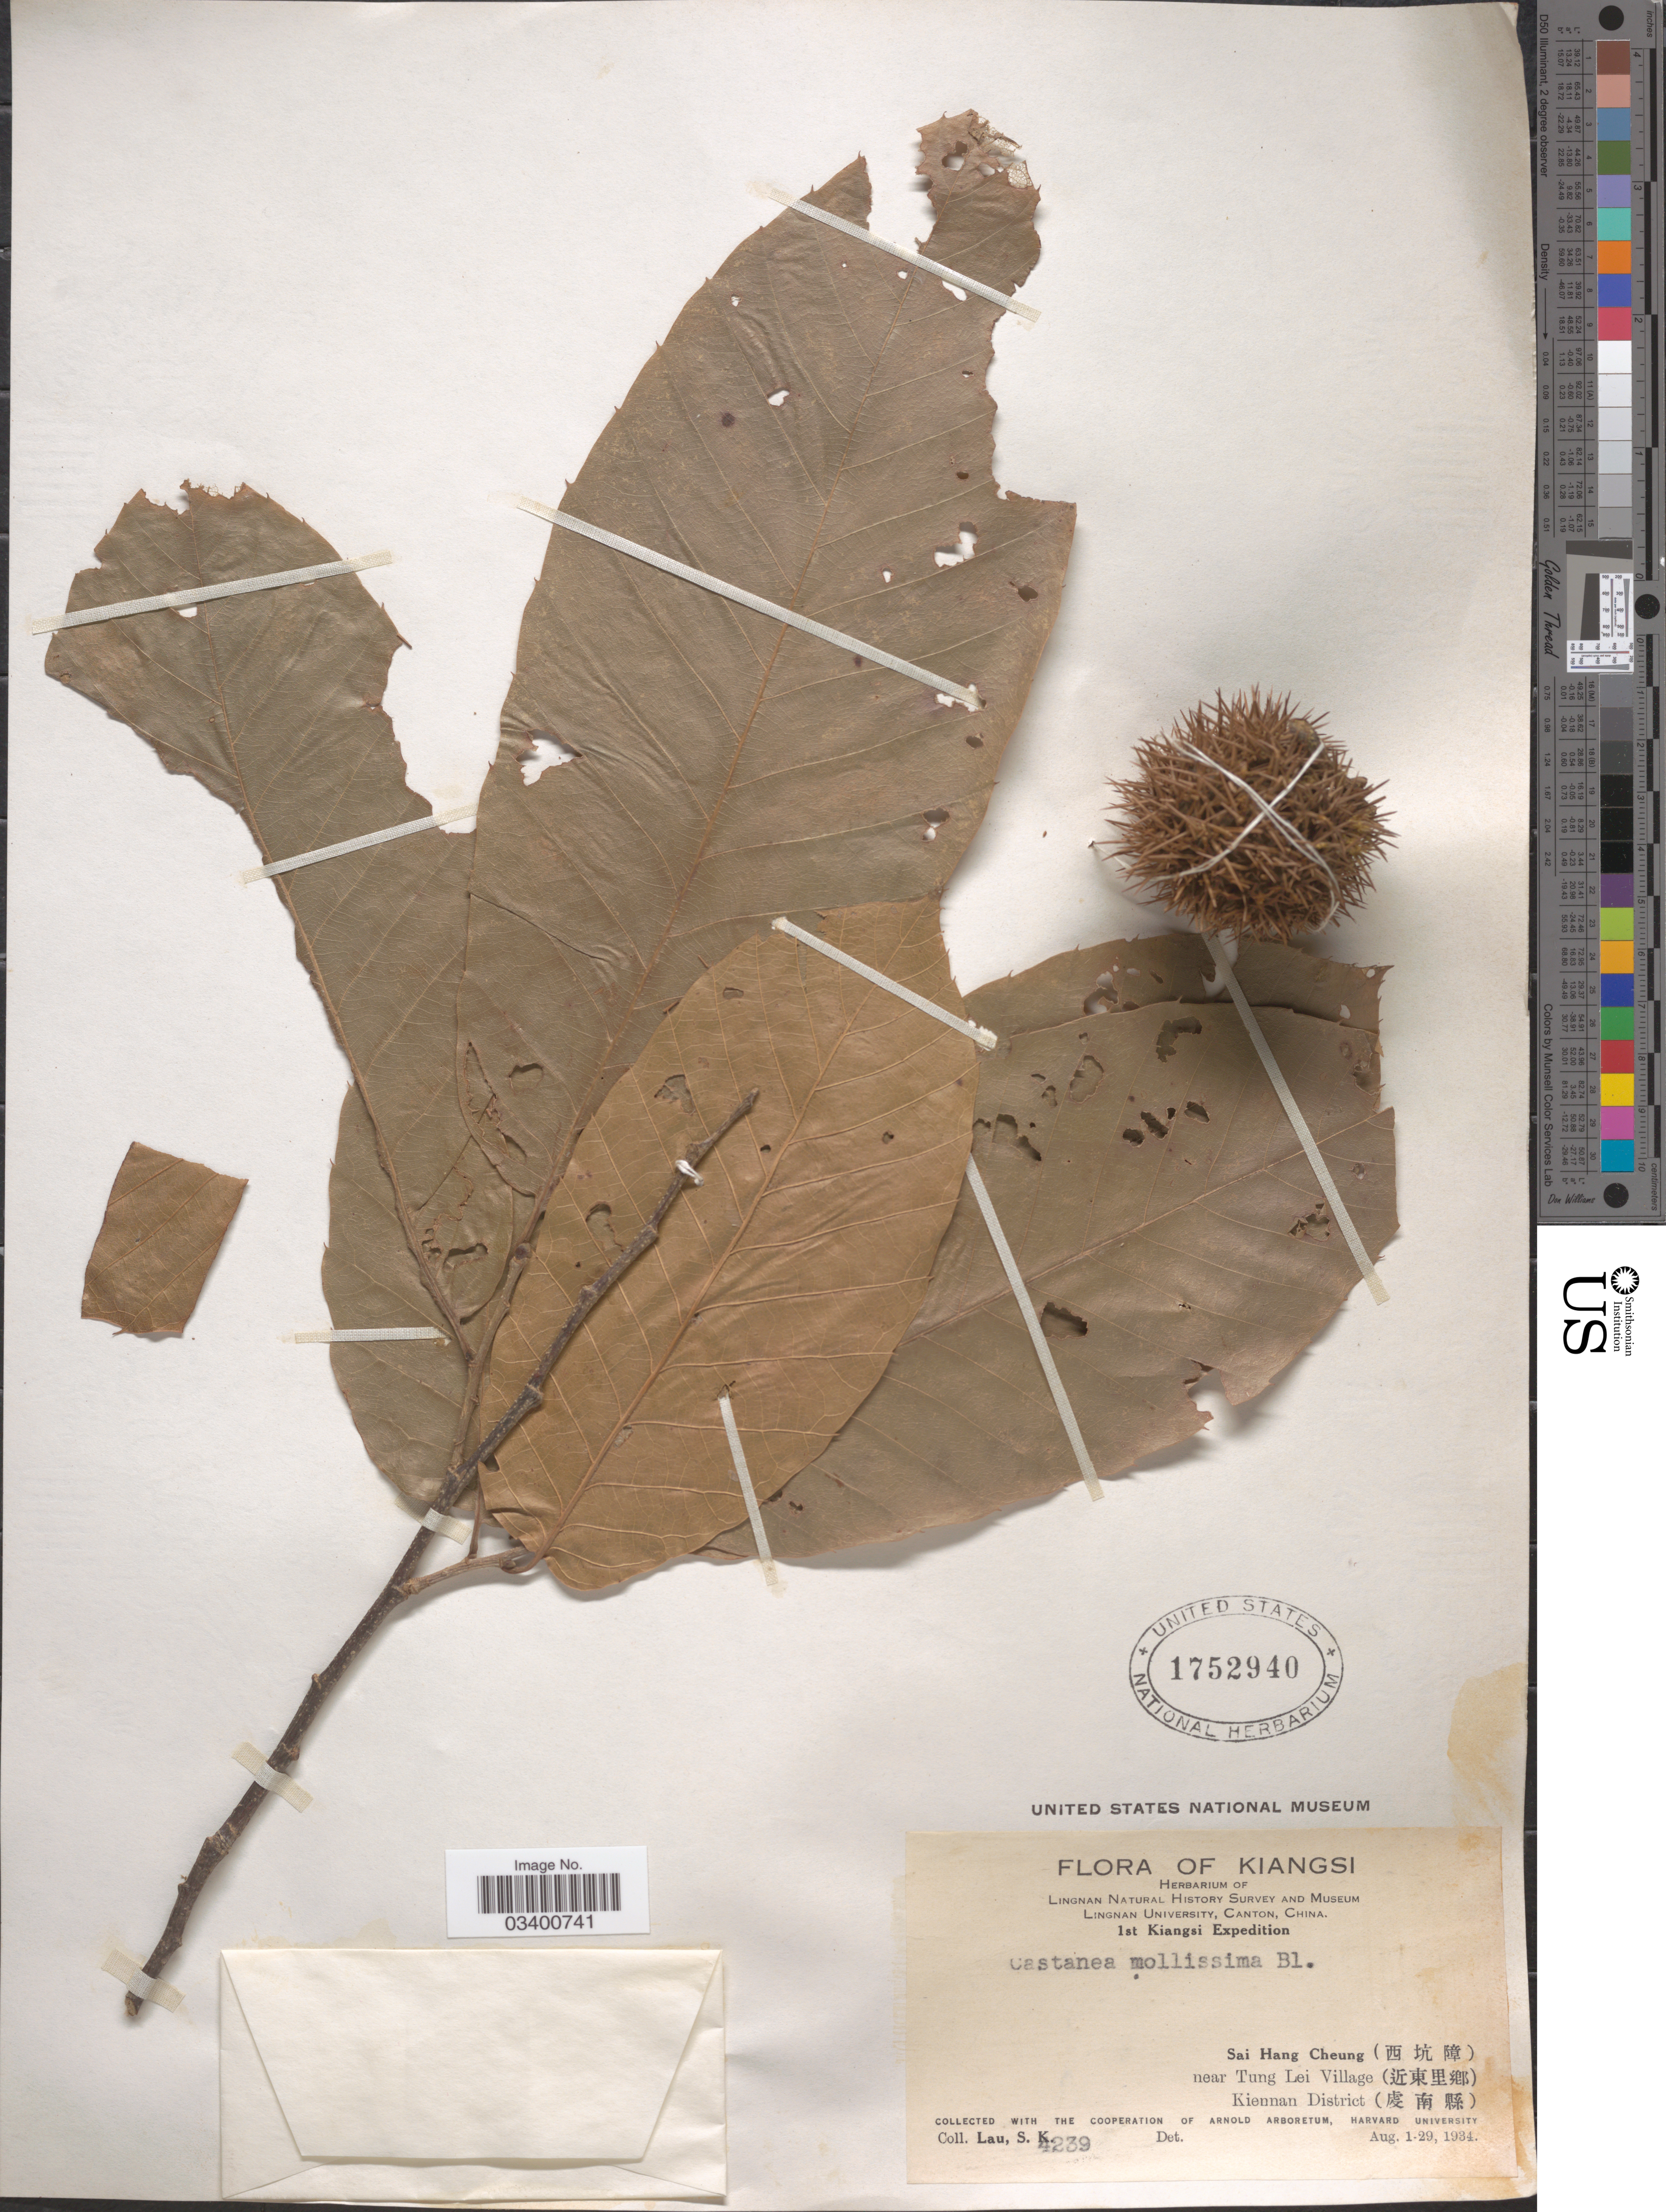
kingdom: Plantae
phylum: Tracheophyta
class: Magnoliopsida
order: Fagales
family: Fagaceae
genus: Castanea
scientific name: Castanea mollissima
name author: Blume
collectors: S. K. Lau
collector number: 4239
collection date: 1934-08-01/1934-08-29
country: China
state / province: Jiangxi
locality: Kiangsi. Sai Hang Cheung (X). near Tung Lei Village (X). Kiennan District (X).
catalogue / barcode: US 1752940